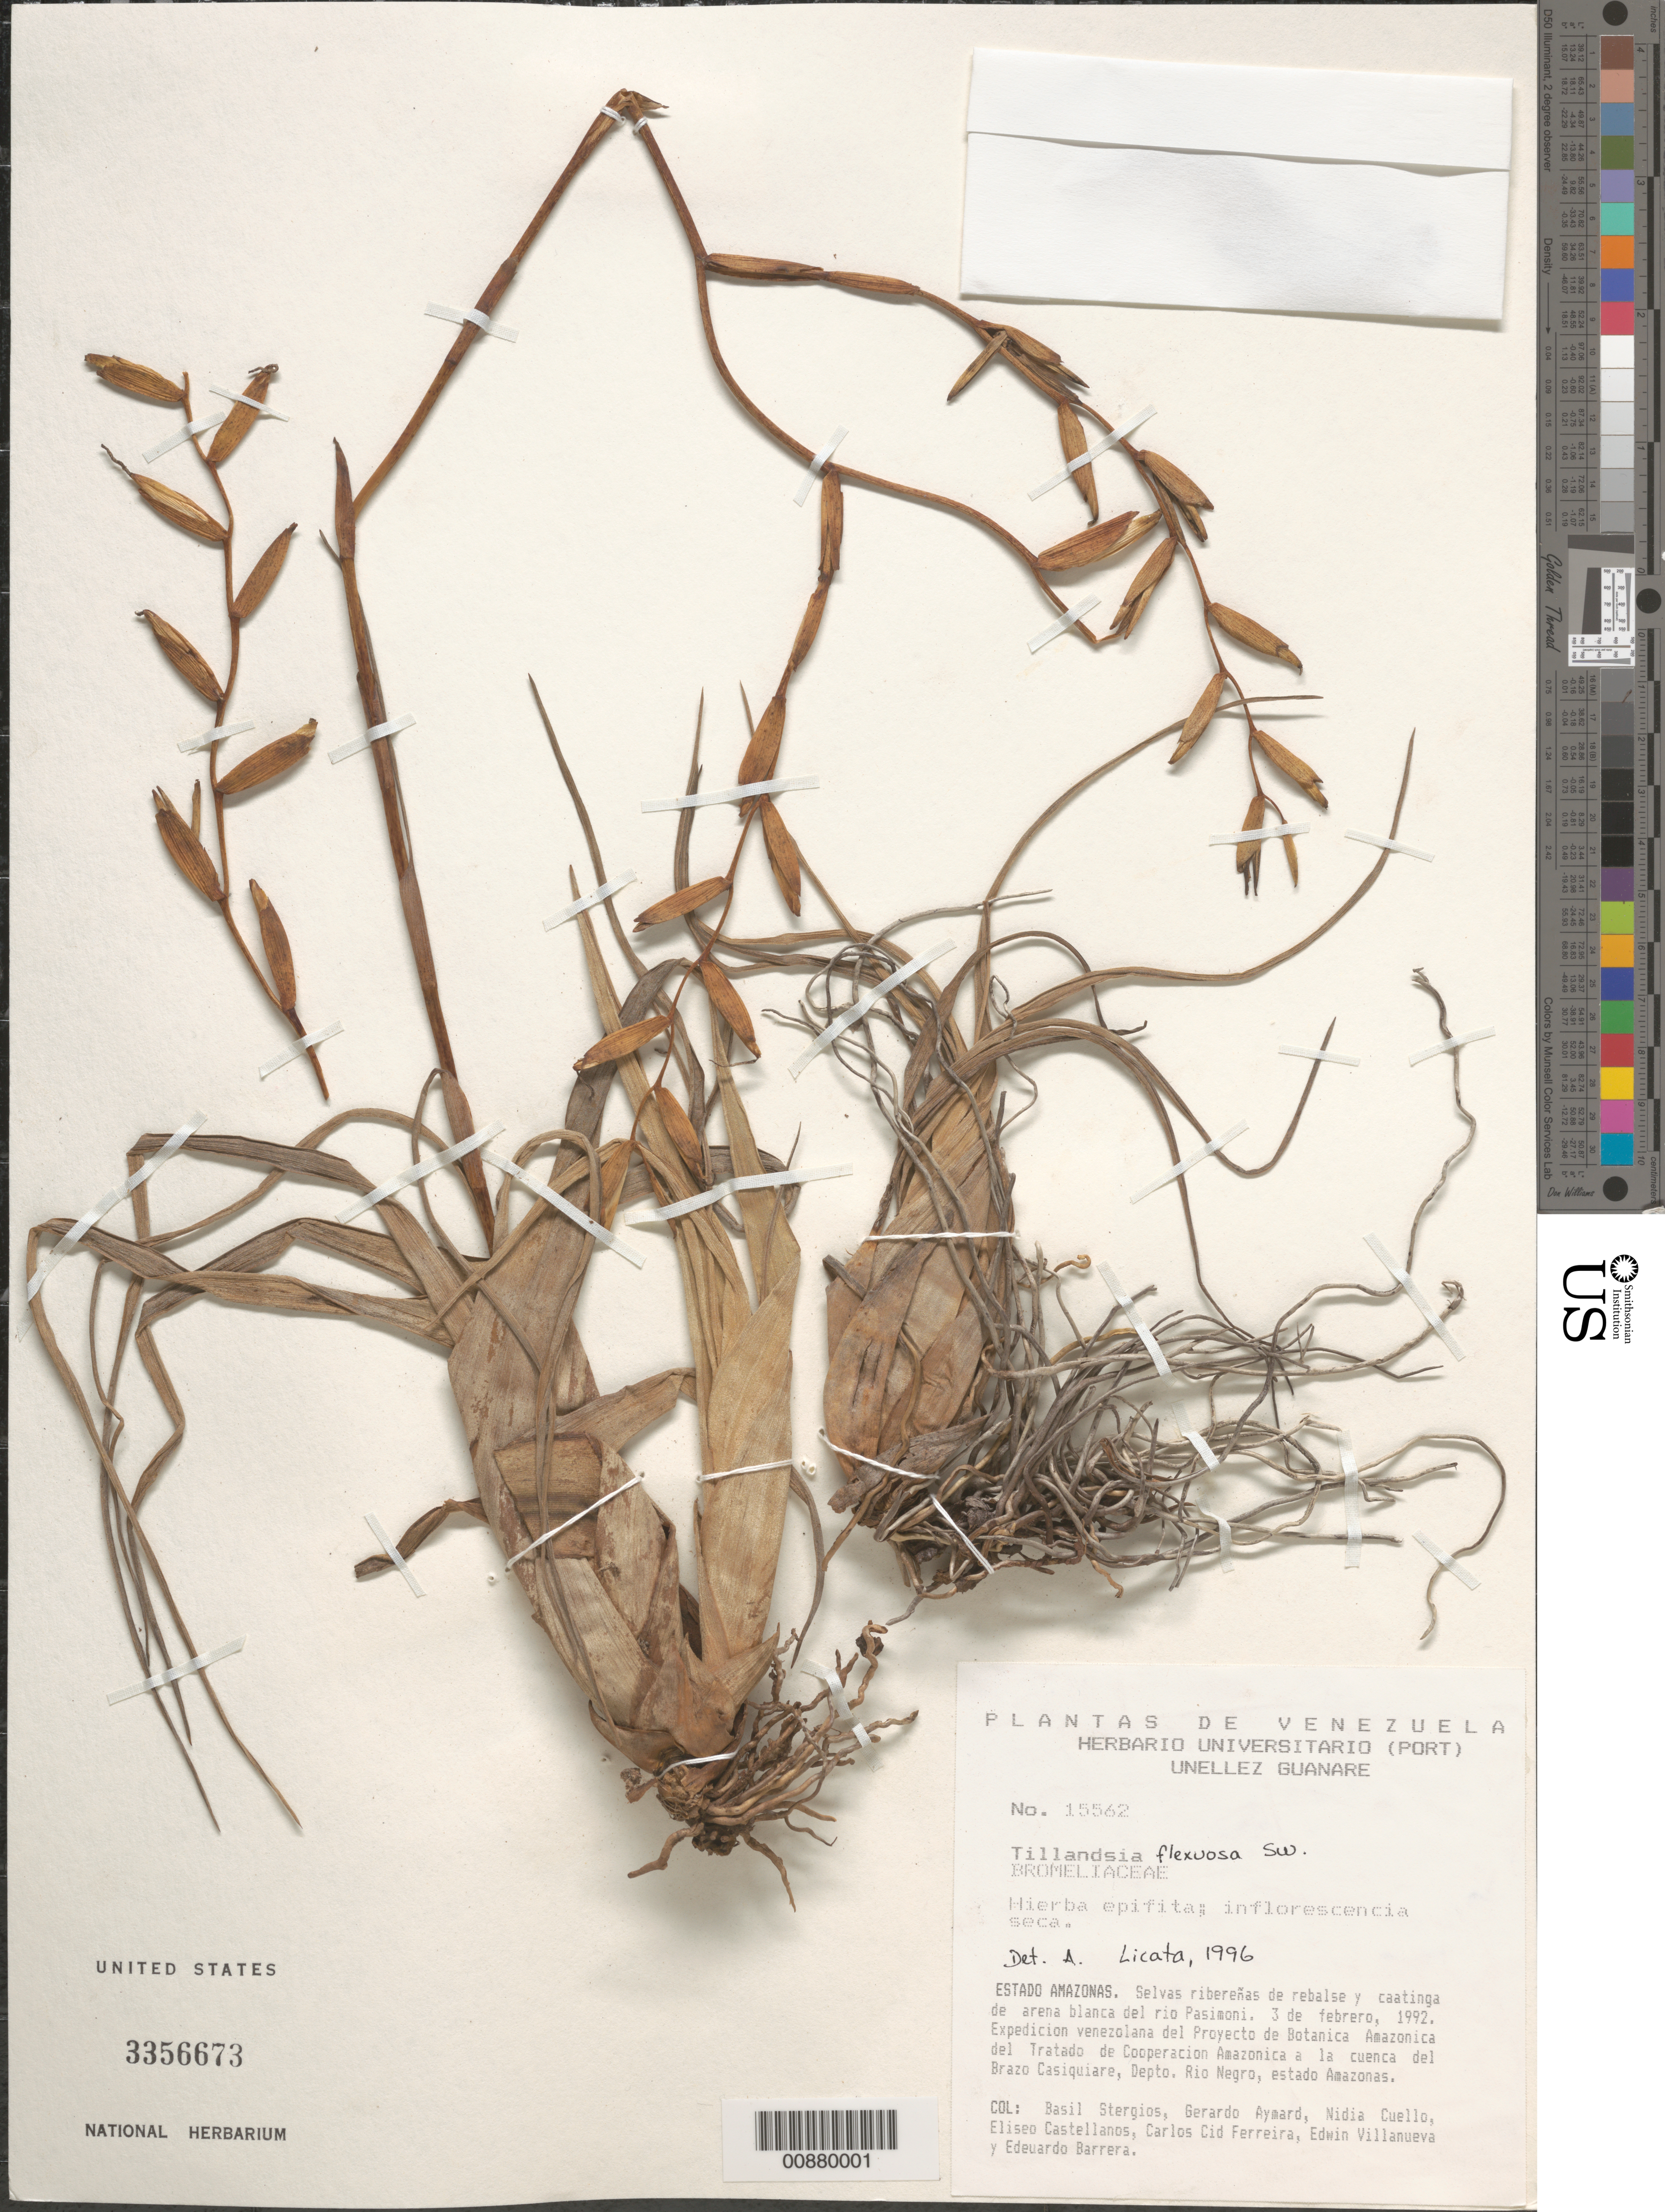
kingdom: Plantae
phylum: Tracheophyta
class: Liliopsida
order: Poales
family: Bromeliaceae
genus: Tillandsia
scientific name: Tillandsia flexuosa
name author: Sw.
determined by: Licata, A., (PORT), Univ. Nac. Exp. de los Llanos Ezequiel Zamora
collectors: B. G. Stergios, G. A. Aymard, N. L. Cuello, E. Castellanos, C. A. Cid Ferreira, E. Villanueva & E. Barrera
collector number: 15562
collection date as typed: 3-Feb-92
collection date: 1992-02-03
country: Venezuela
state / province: Amazonas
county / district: Río Negro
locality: Río Pasimoni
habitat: Selvas riberenas de rebalse y caatinga de arena blanca del río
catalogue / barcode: US 3356673